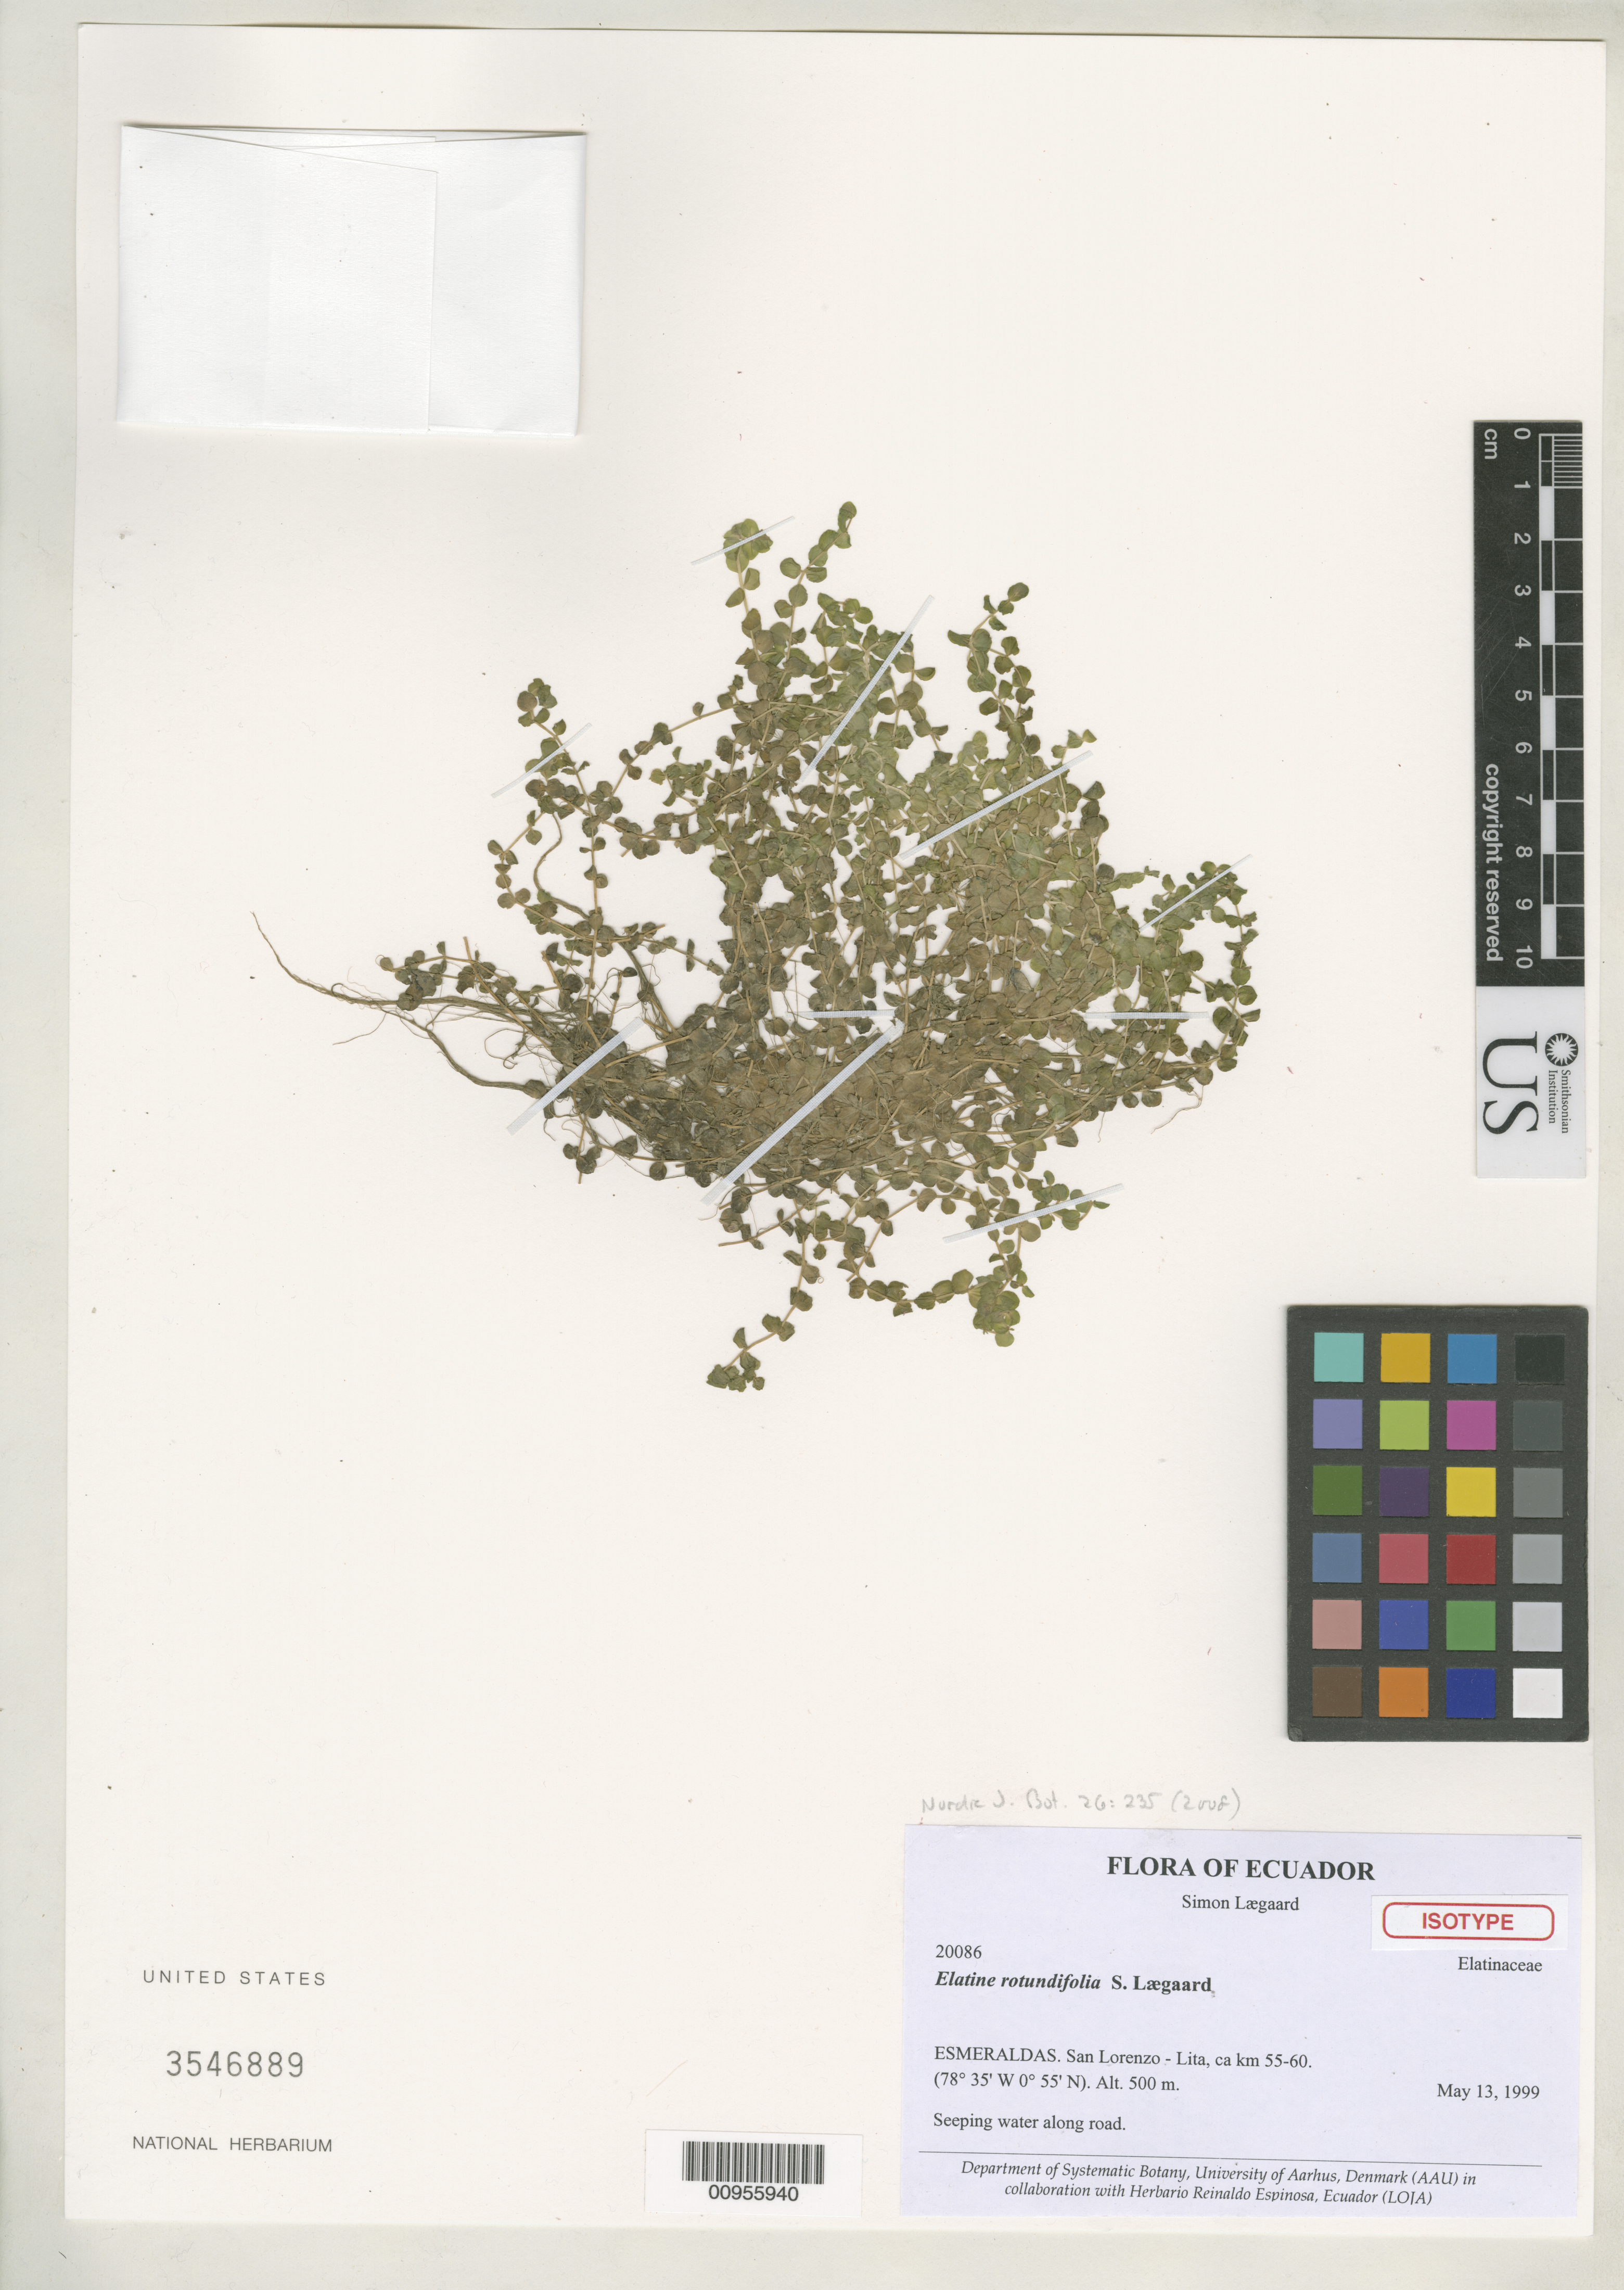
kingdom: Plantae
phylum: Tracheophyta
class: Magnoliopsida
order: Malpighiales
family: Elatinaceae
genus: Elatine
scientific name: Elatine rotundifolia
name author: Lægaard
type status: Isotype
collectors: S. Lægaard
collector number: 20086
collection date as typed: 13 May 1999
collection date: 1999-05-13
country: Ecuador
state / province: Esmeraldas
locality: San Lorenzo-Lita, ca. km 55-60.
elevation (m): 500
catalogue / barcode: US 3546889